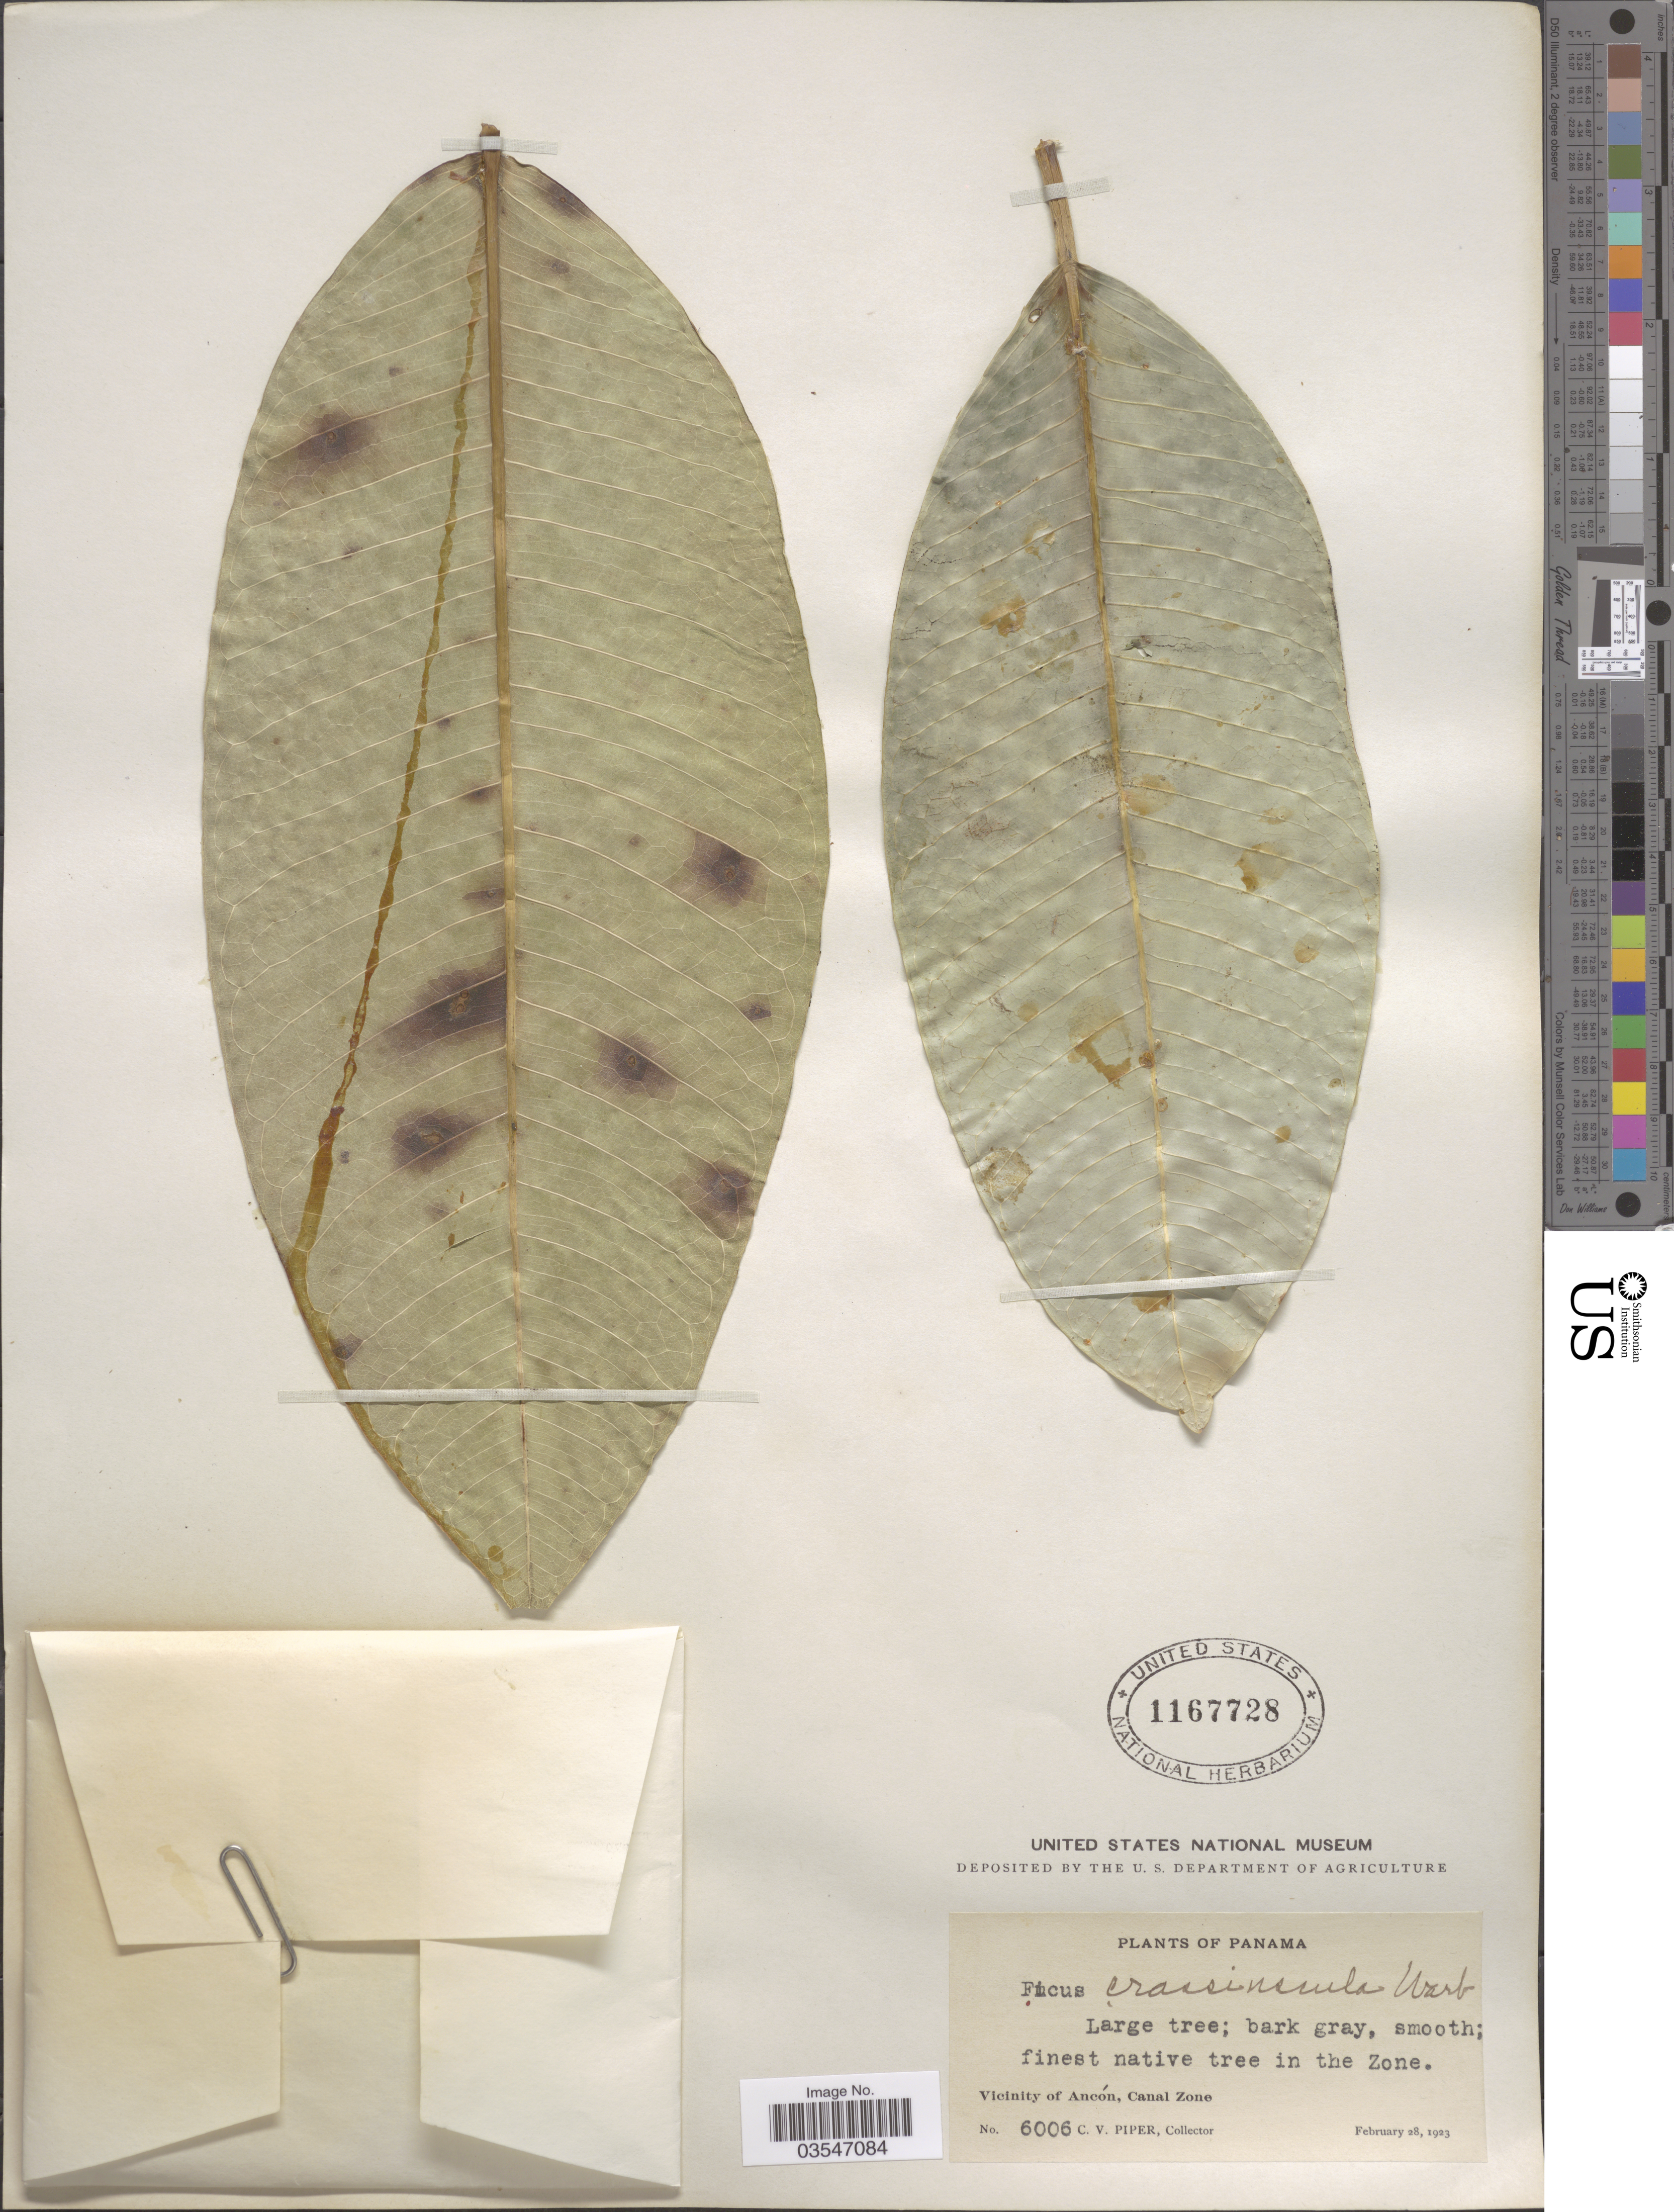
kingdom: Plantae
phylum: Tracheophyta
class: Magnoliopsida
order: Rosales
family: Moraceae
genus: Ficus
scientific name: Ficus crassiuscula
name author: Warb. ex Standl.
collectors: C. V. Piper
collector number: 6006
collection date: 1923-02-28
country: Panama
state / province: Colón / Panamá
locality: Vicinity of Ancón, Canal Zone.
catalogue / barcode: US 1167728